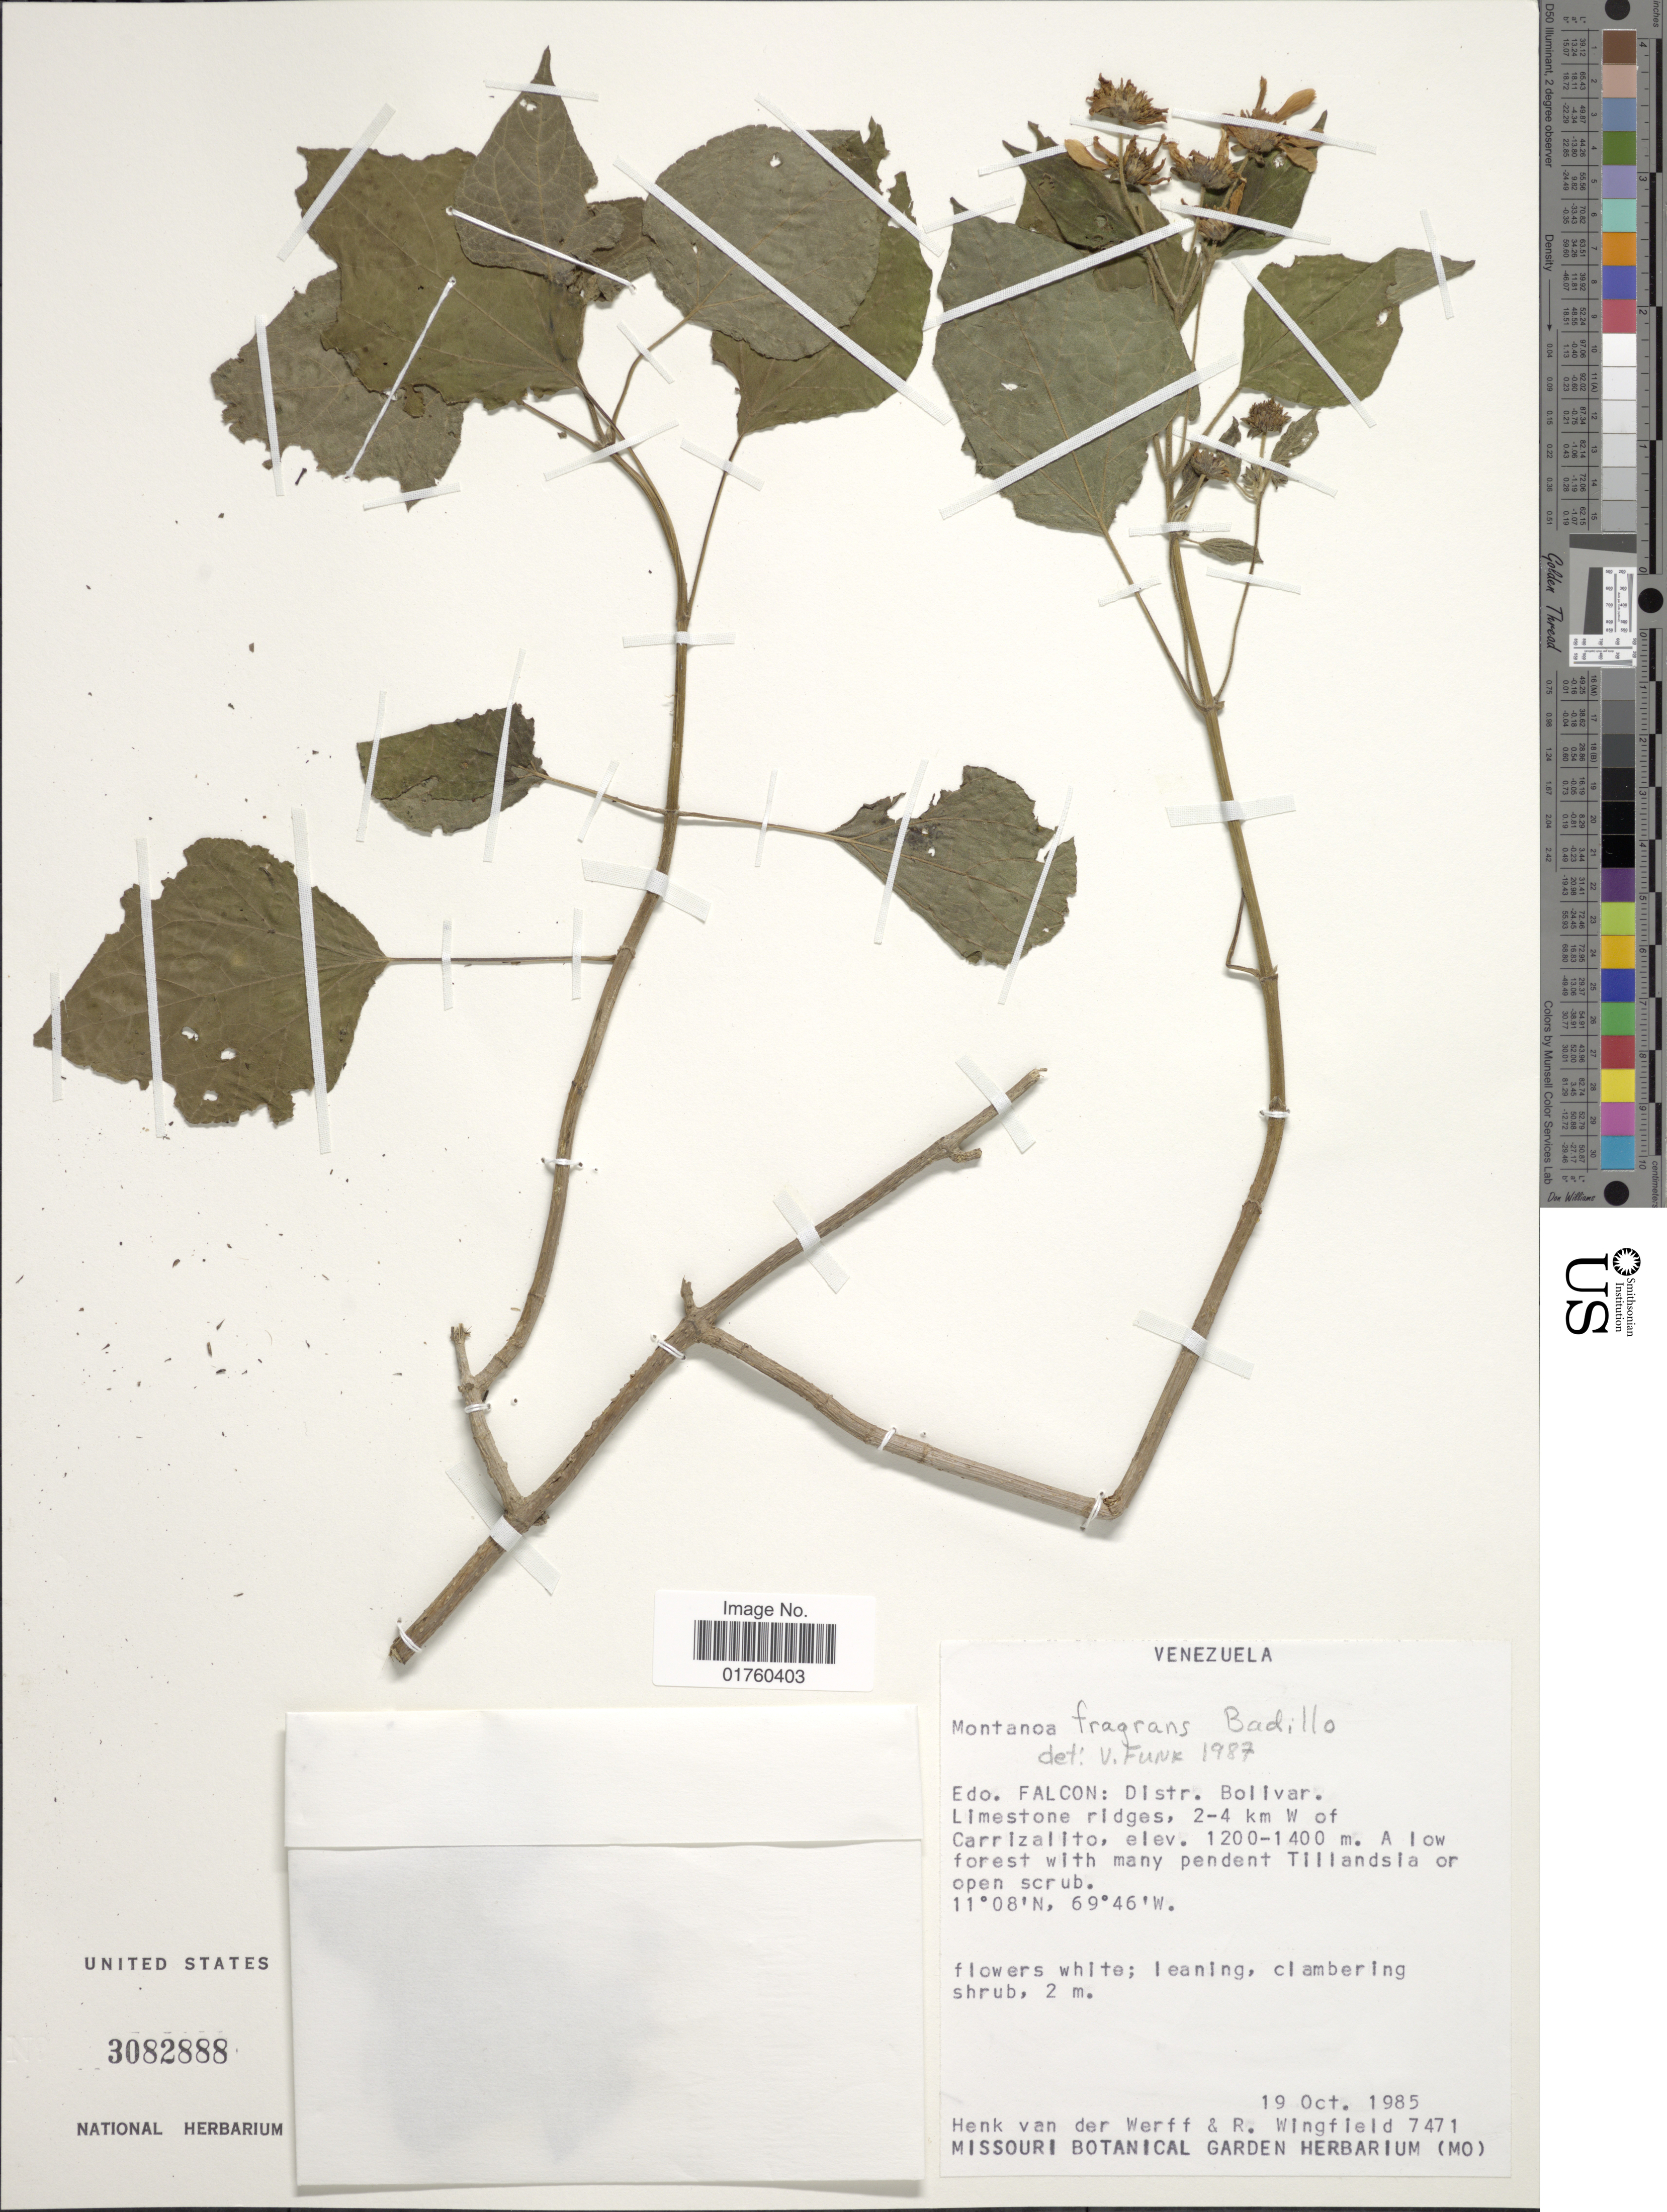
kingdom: Plantae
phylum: Tracheophyta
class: Magnoliopsida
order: Asterales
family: Asteraceae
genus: Montanoa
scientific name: Montanoa fragrans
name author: V.M. Badillo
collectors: H. van der Werff & R. Wingfield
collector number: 7471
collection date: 1985-10-19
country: Venezuela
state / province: Falcón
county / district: Bolívar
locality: Distr. Bolivar. Limestone ridges, 2-4 km W of Carrozalito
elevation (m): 1200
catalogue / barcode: US 3082888